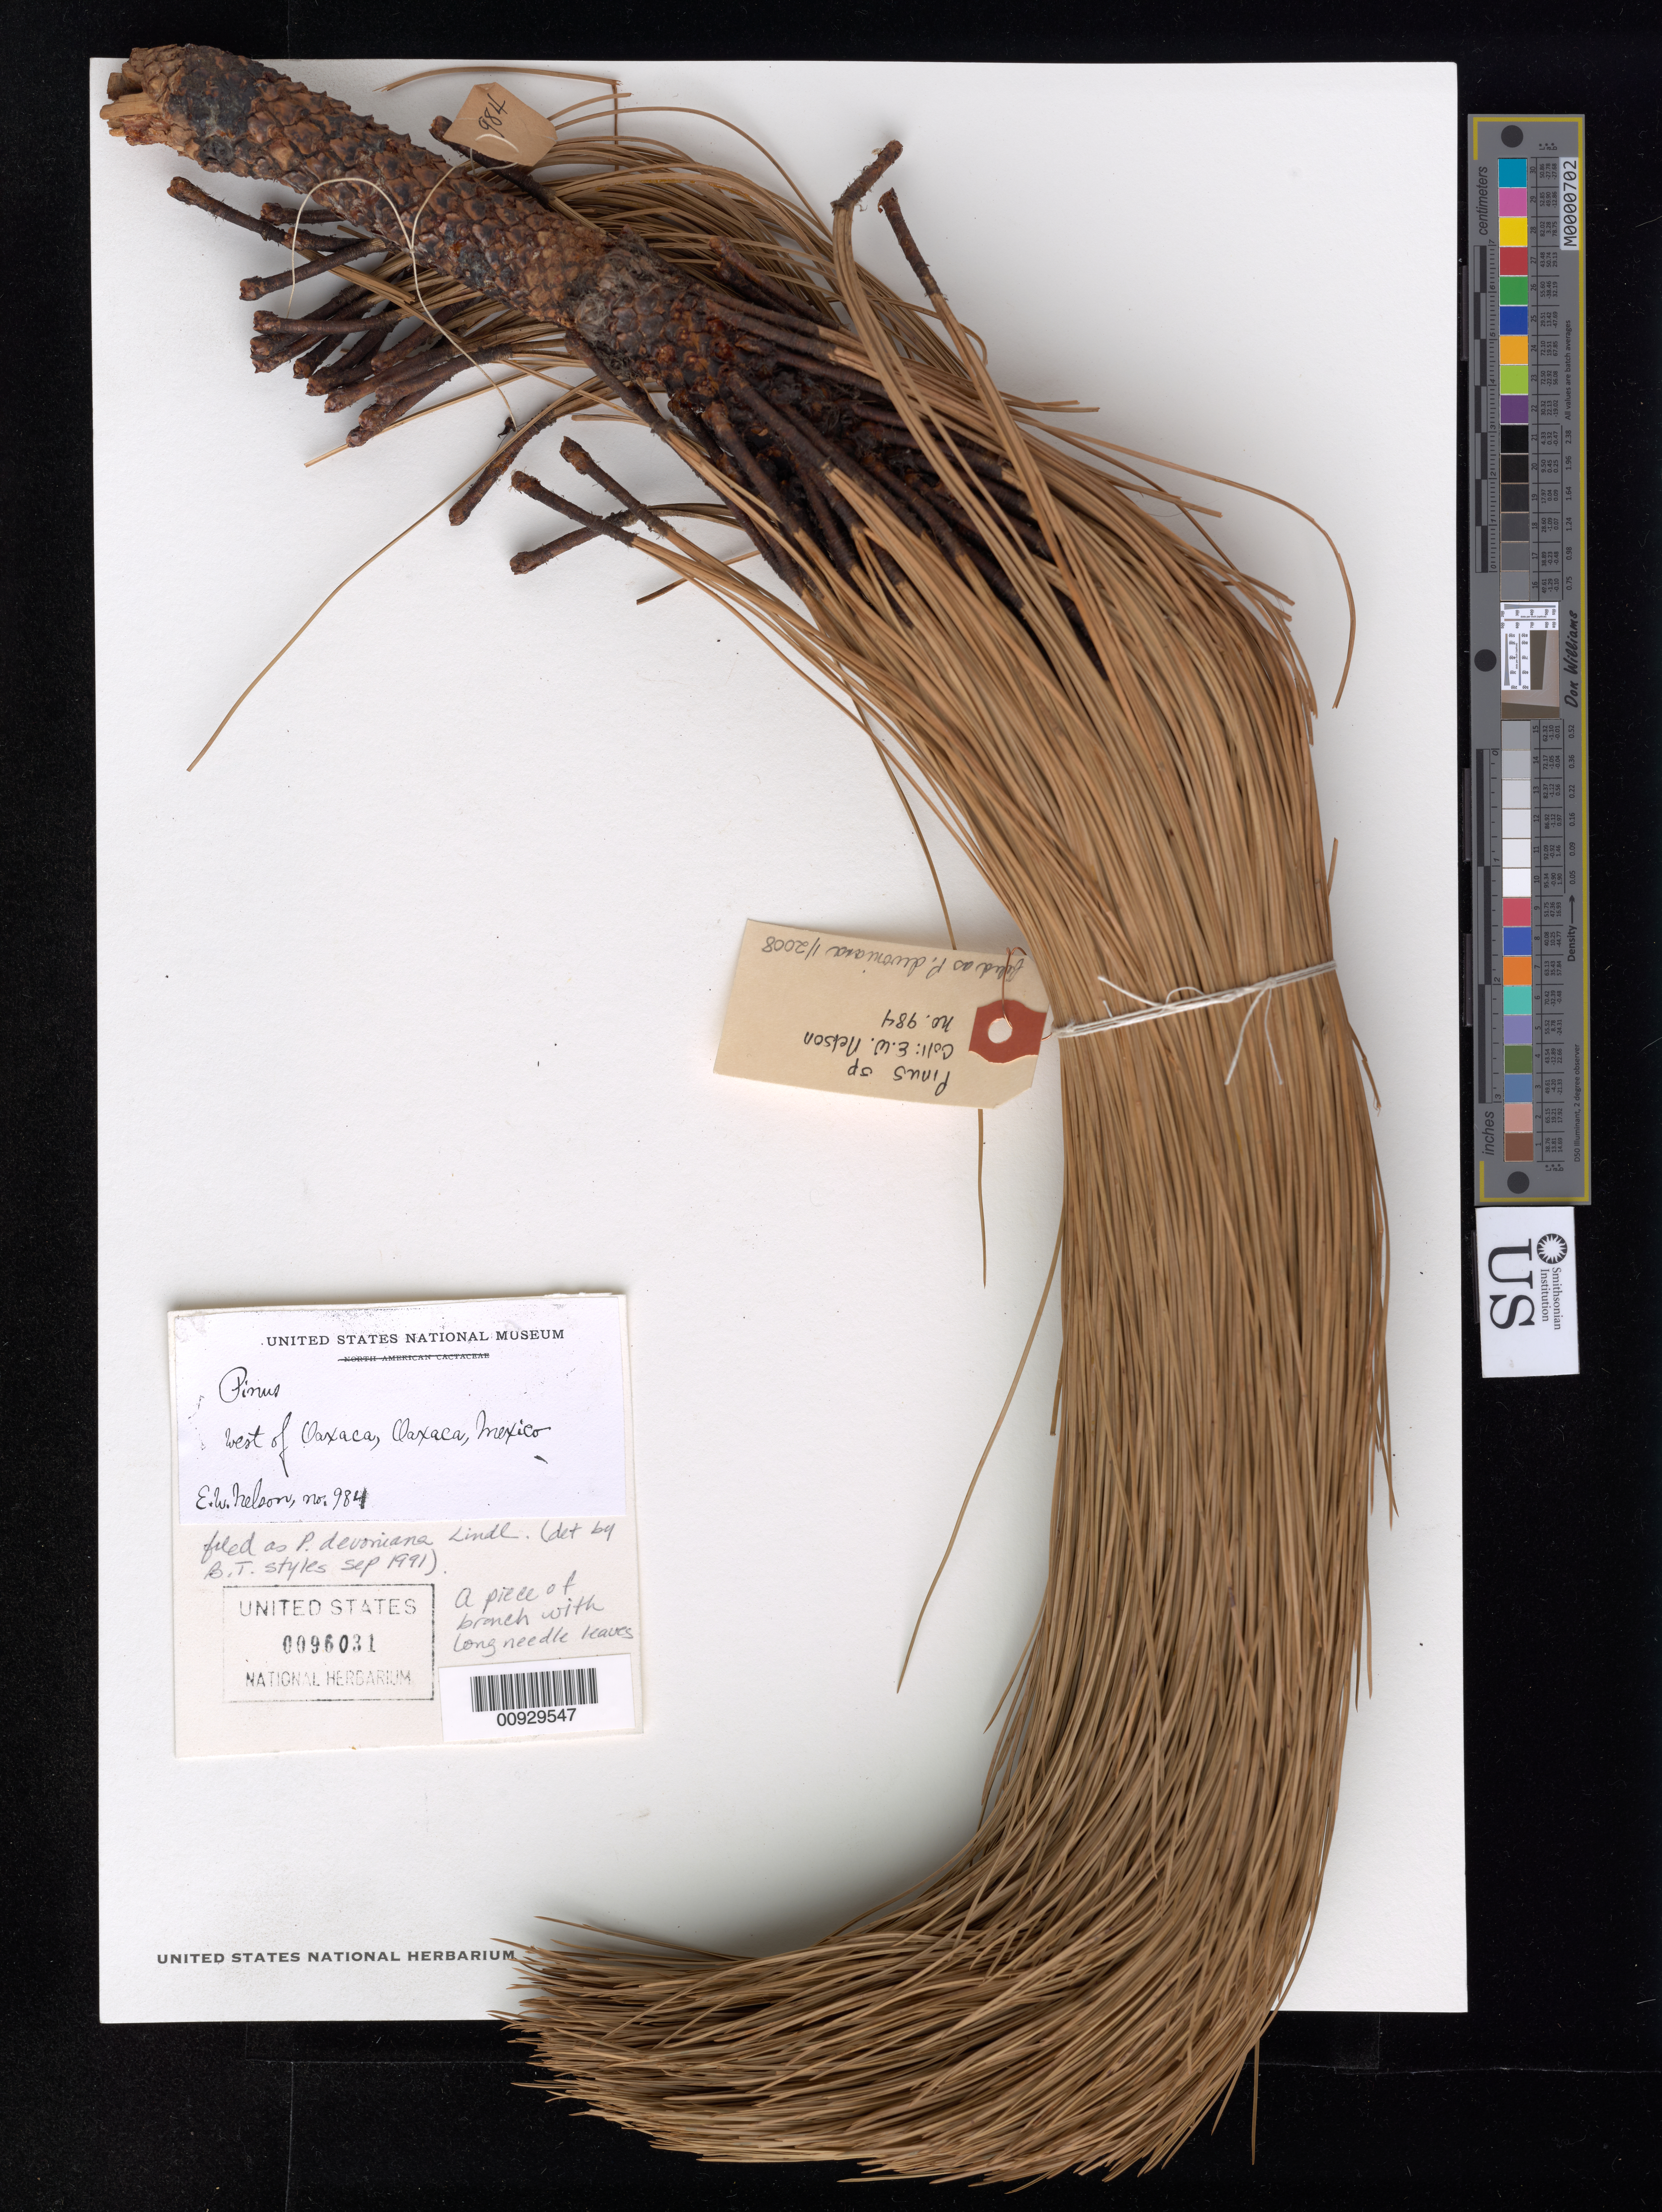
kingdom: Plantae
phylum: Tracheophyta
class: Pinopsida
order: Pinales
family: Pinaceae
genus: Pinus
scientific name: Pinus devoniana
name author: Lindl.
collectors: E. W. Nelson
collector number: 984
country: Mexico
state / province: Oaxaca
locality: West of Oaxaca, Oaxaca.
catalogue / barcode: US 96031